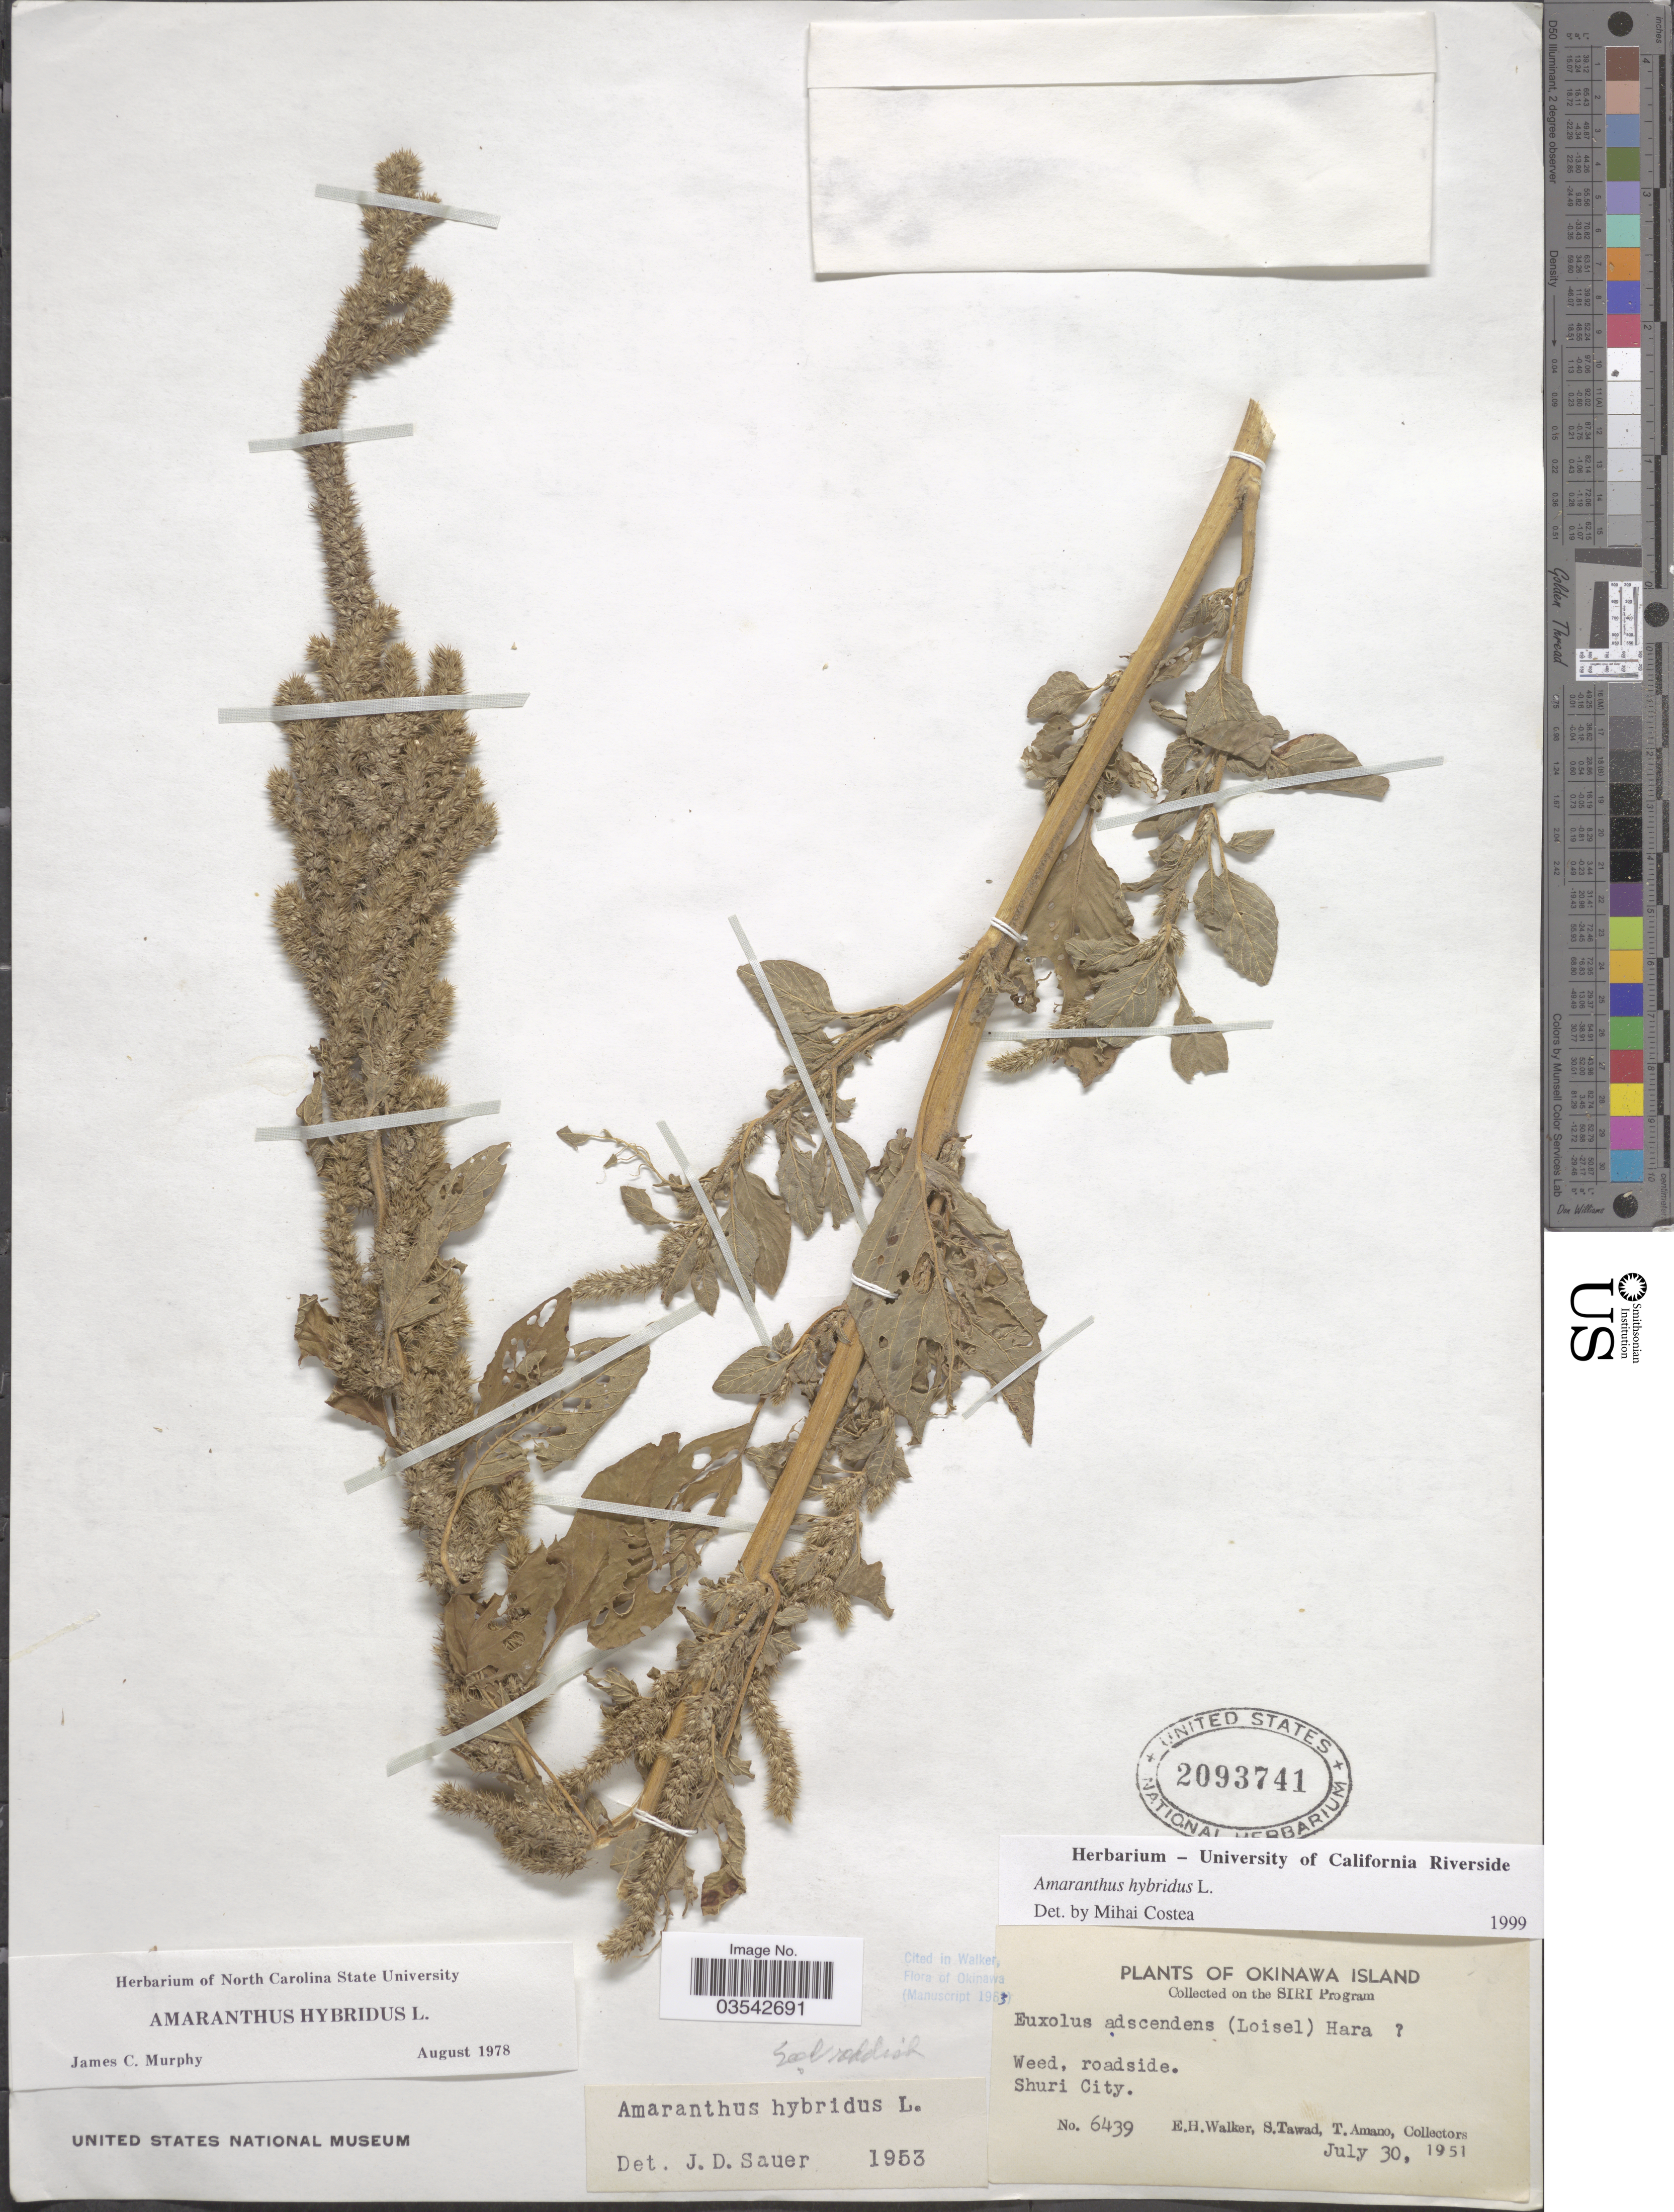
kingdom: Plantae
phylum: Tracheophyta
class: Magnoliopsida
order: Caryophyllales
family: Amaranthaceae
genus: Amaranthus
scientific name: Amaranthus hybridus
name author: L.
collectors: E. H. Walker, S. Tawad & T. Amano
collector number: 6439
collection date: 1951-07-30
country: Japan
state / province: Okinawa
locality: Okinawa Island. Shuri City.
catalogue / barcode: US 2093741